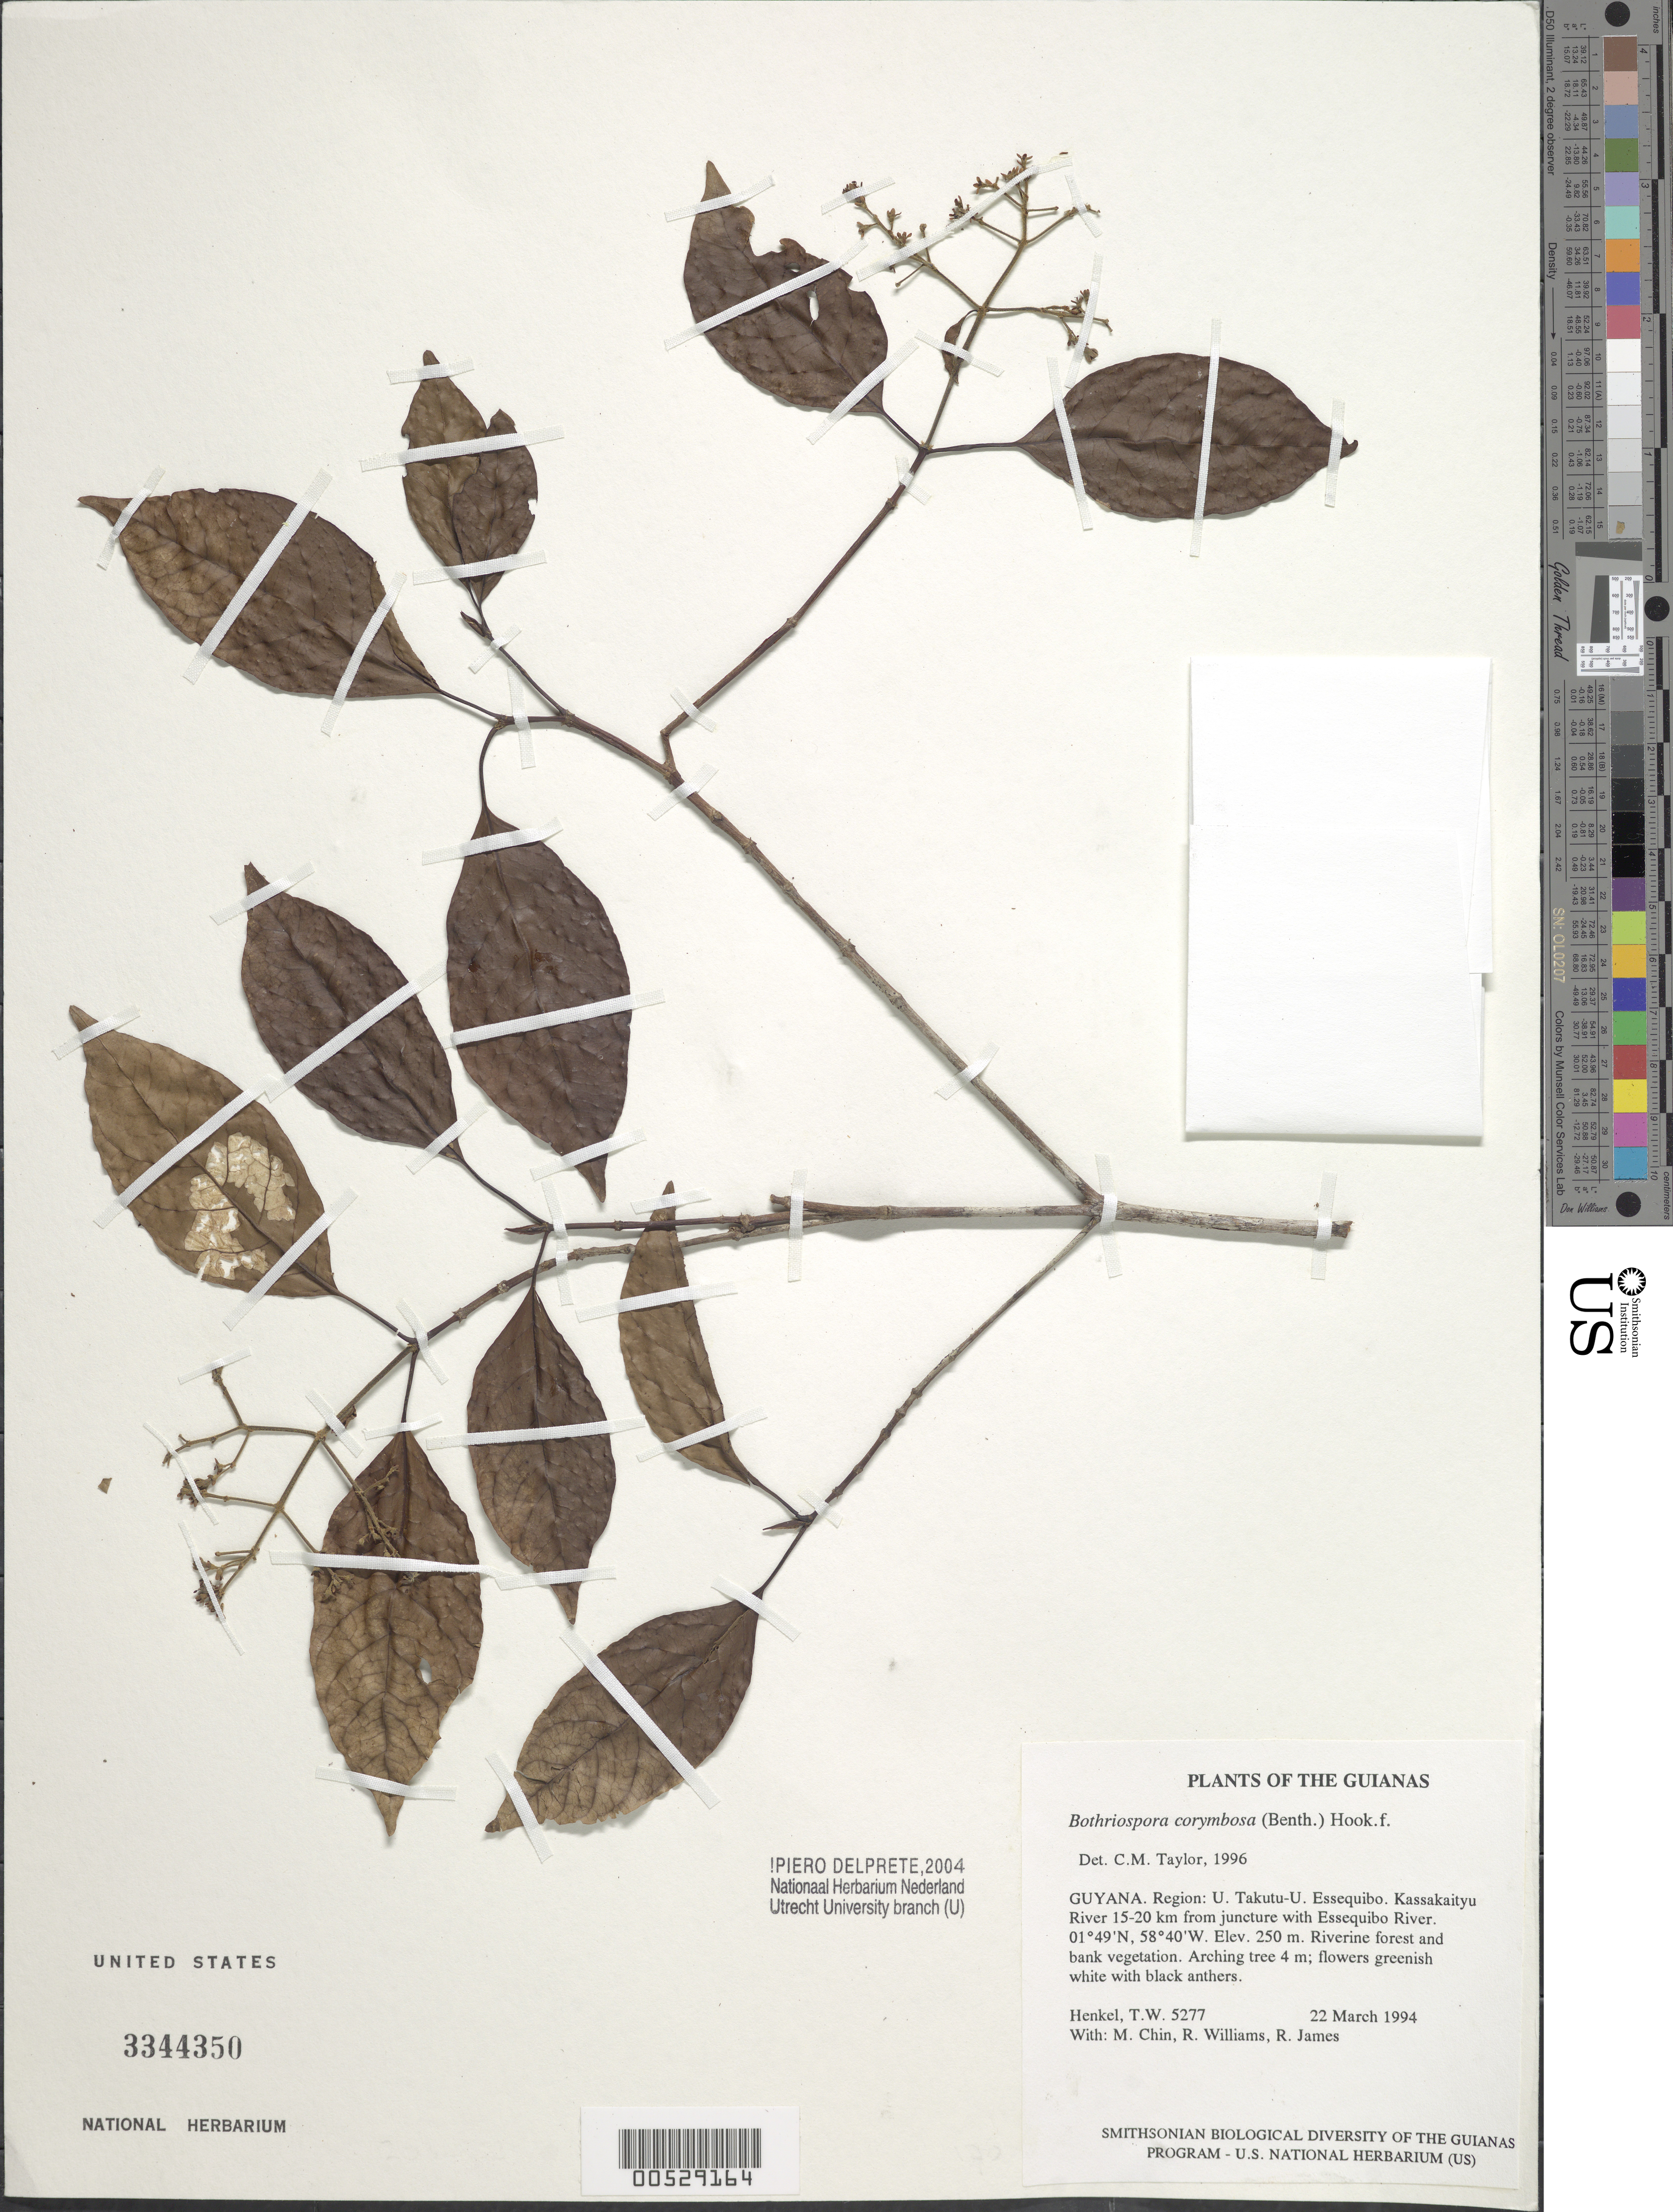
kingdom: Plantae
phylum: Tracheophyta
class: Magnoliopsida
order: Gentianales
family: Rubiaceae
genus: Bothriospora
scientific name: Bothriospora corymbosa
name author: (Benth.) Hook. f.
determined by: Taylor, Charlotte M.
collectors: T. Henkel, M. Chin, R. Williams & R. James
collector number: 5277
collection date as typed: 22 March 1994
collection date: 1994-03-22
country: Guyana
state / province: U. Takutu-U. Essequibo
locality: Kassakaityu River 15-20 km from juncture with Essequibo River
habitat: Riverine forest and bank vegetation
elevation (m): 250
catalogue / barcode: US 3344350